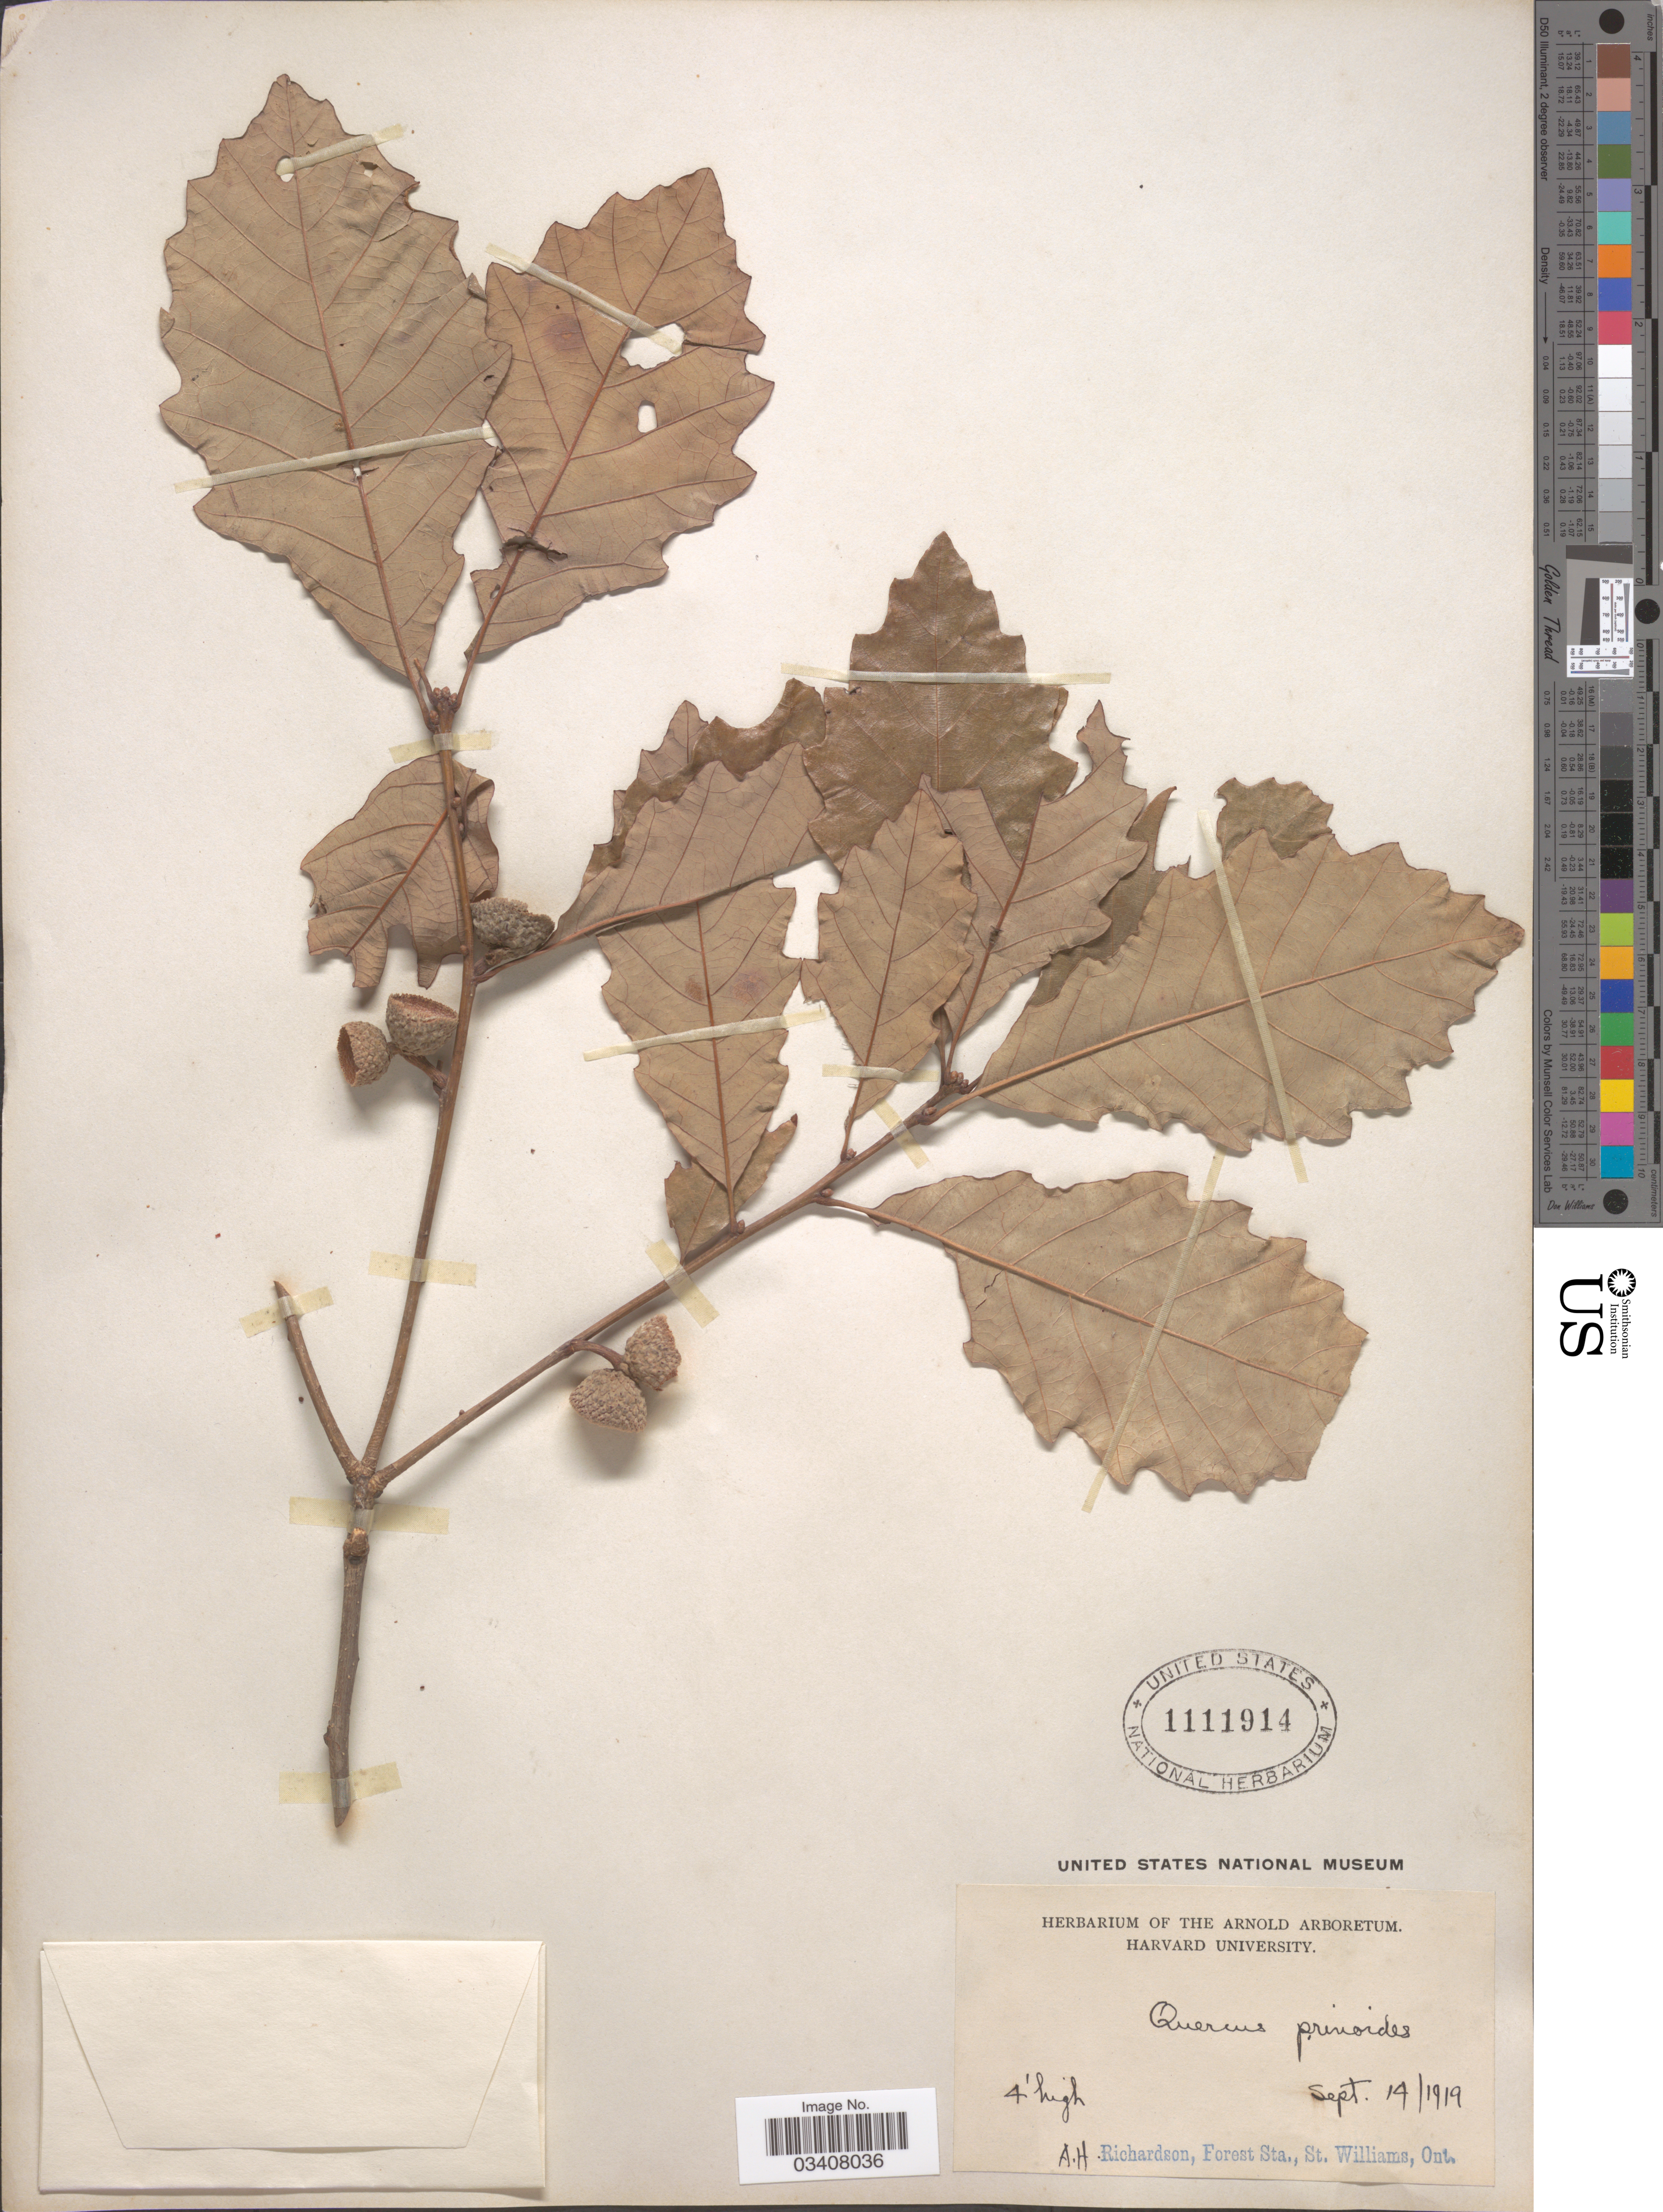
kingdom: Plantae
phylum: Tracheophyta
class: Magnoliopsida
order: Fagales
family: Fagaceae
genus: Quercus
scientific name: Quercus prinoides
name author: Willd.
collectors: A. Richardson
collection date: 1919-09-14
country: Canada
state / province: Ontario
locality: Forest Sta., St. Williams.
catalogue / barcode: US 1111914